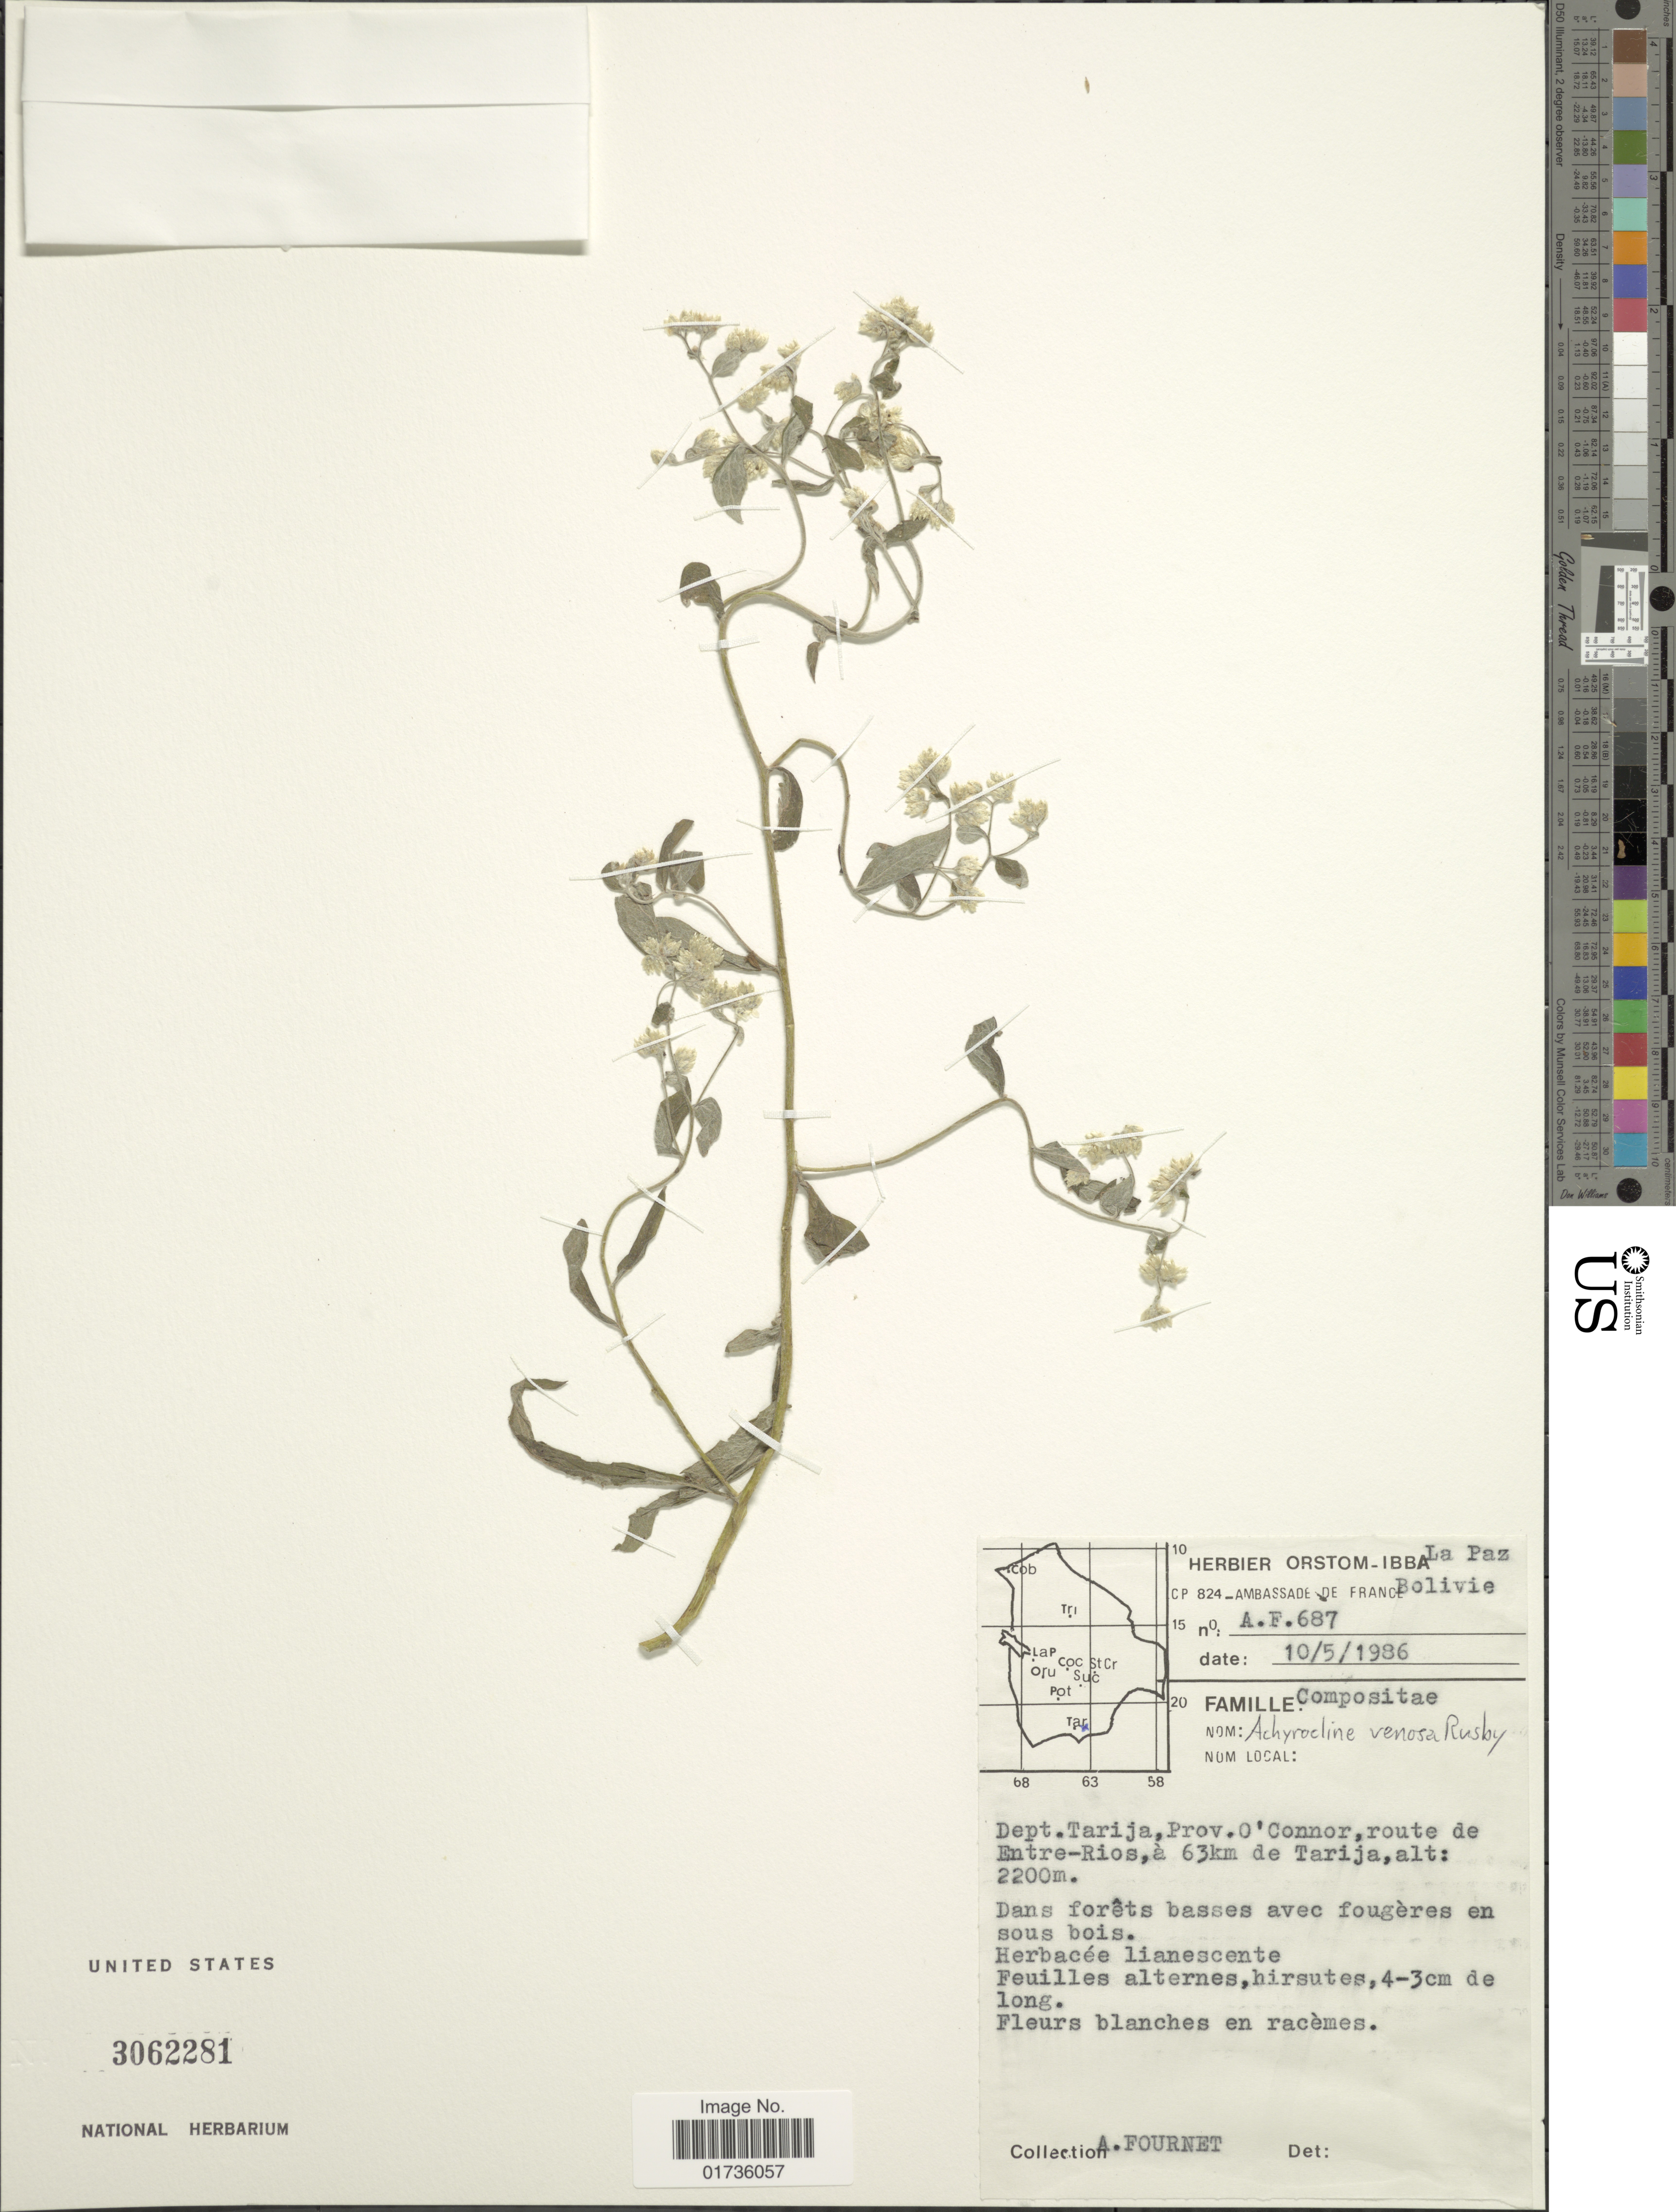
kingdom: Plantae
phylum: Tracheophyta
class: Magnoliopsida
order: Asterales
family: Asteraceae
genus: Achyrocline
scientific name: Achyrocline venosa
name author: Rusby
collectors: A. Fournet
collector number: A. F. 687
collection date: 1986-05-10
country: Bolivia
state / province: Tarija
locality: La Paz, Dept Tarija, Prov. O'Connor, route de Entre-Rios, à 63km de Tarija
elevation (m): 2200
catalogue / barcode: US 3062281